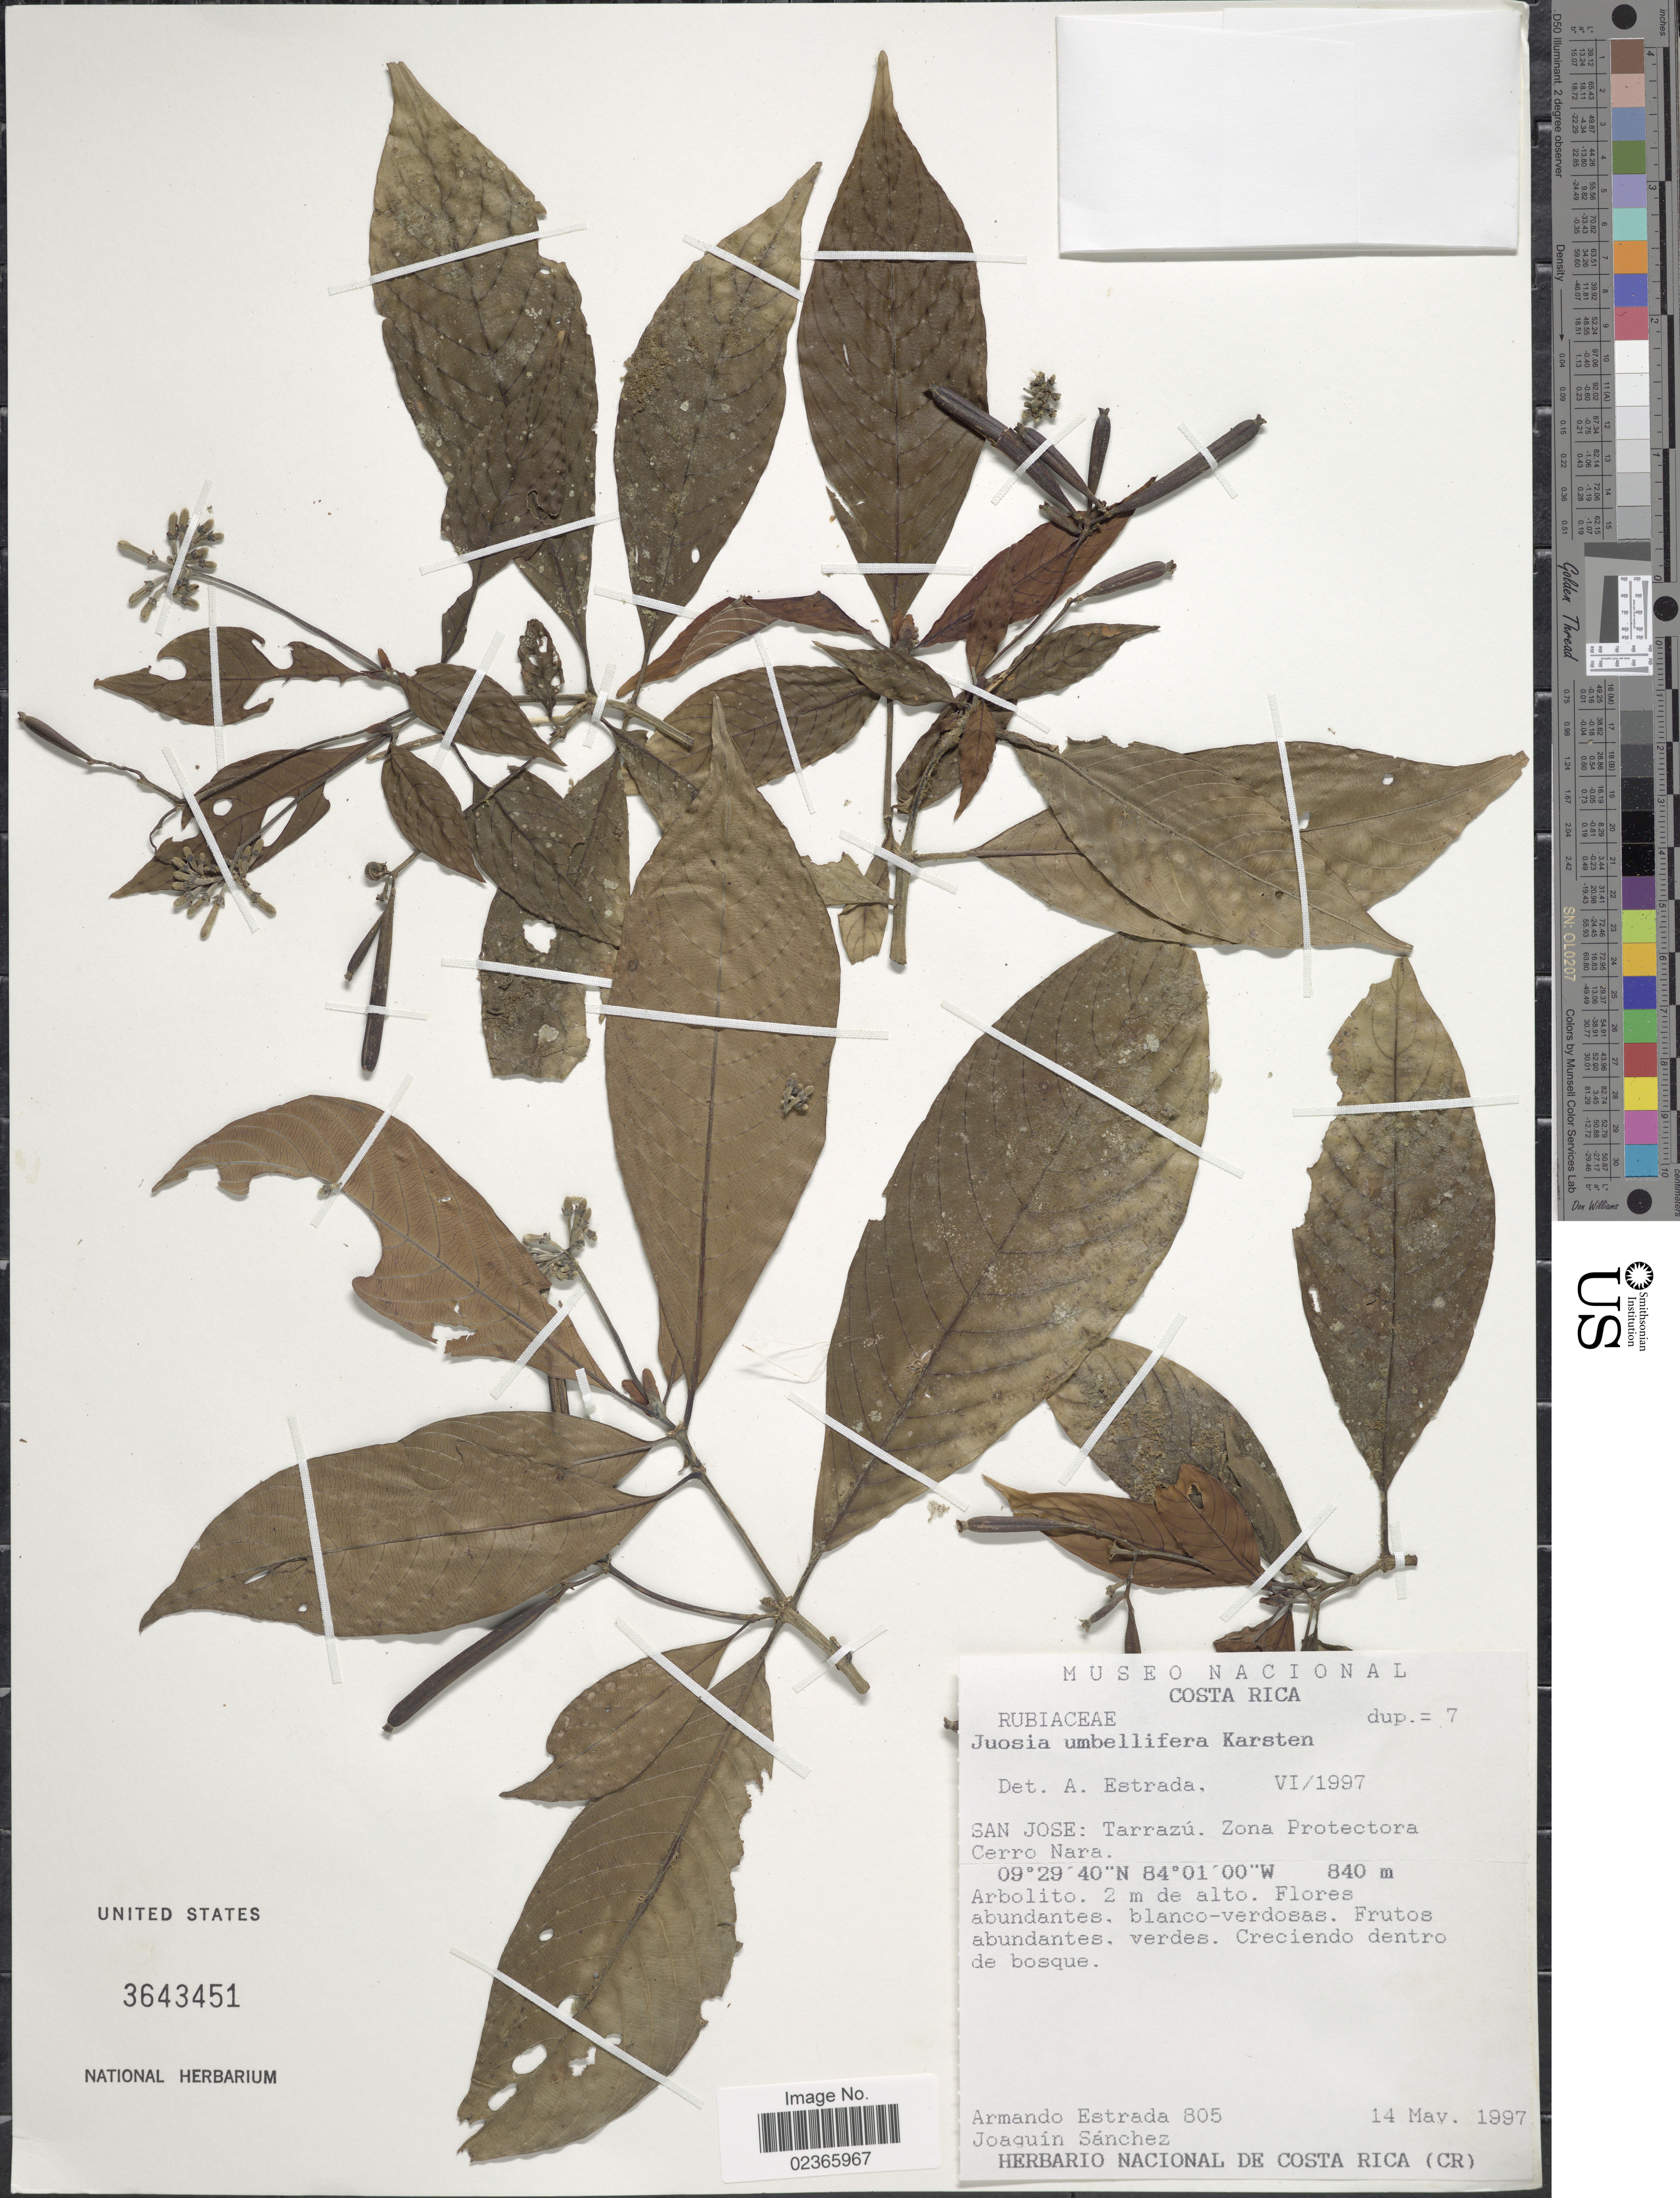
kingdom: Plantae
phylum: Tracheophyta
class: Magnoliopsida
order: Gentianales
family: Rubiaceae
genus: Joosia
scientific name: Joosia umbellifera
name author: H. Karst.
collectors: A. Estrada & J. Sánchez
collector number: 805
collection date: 1997-05-14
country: Costa Rica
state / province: San José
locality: San Jose: Tarrazu. Zona Protectora Cerro Nara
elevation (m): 840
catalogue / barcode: US 3643451